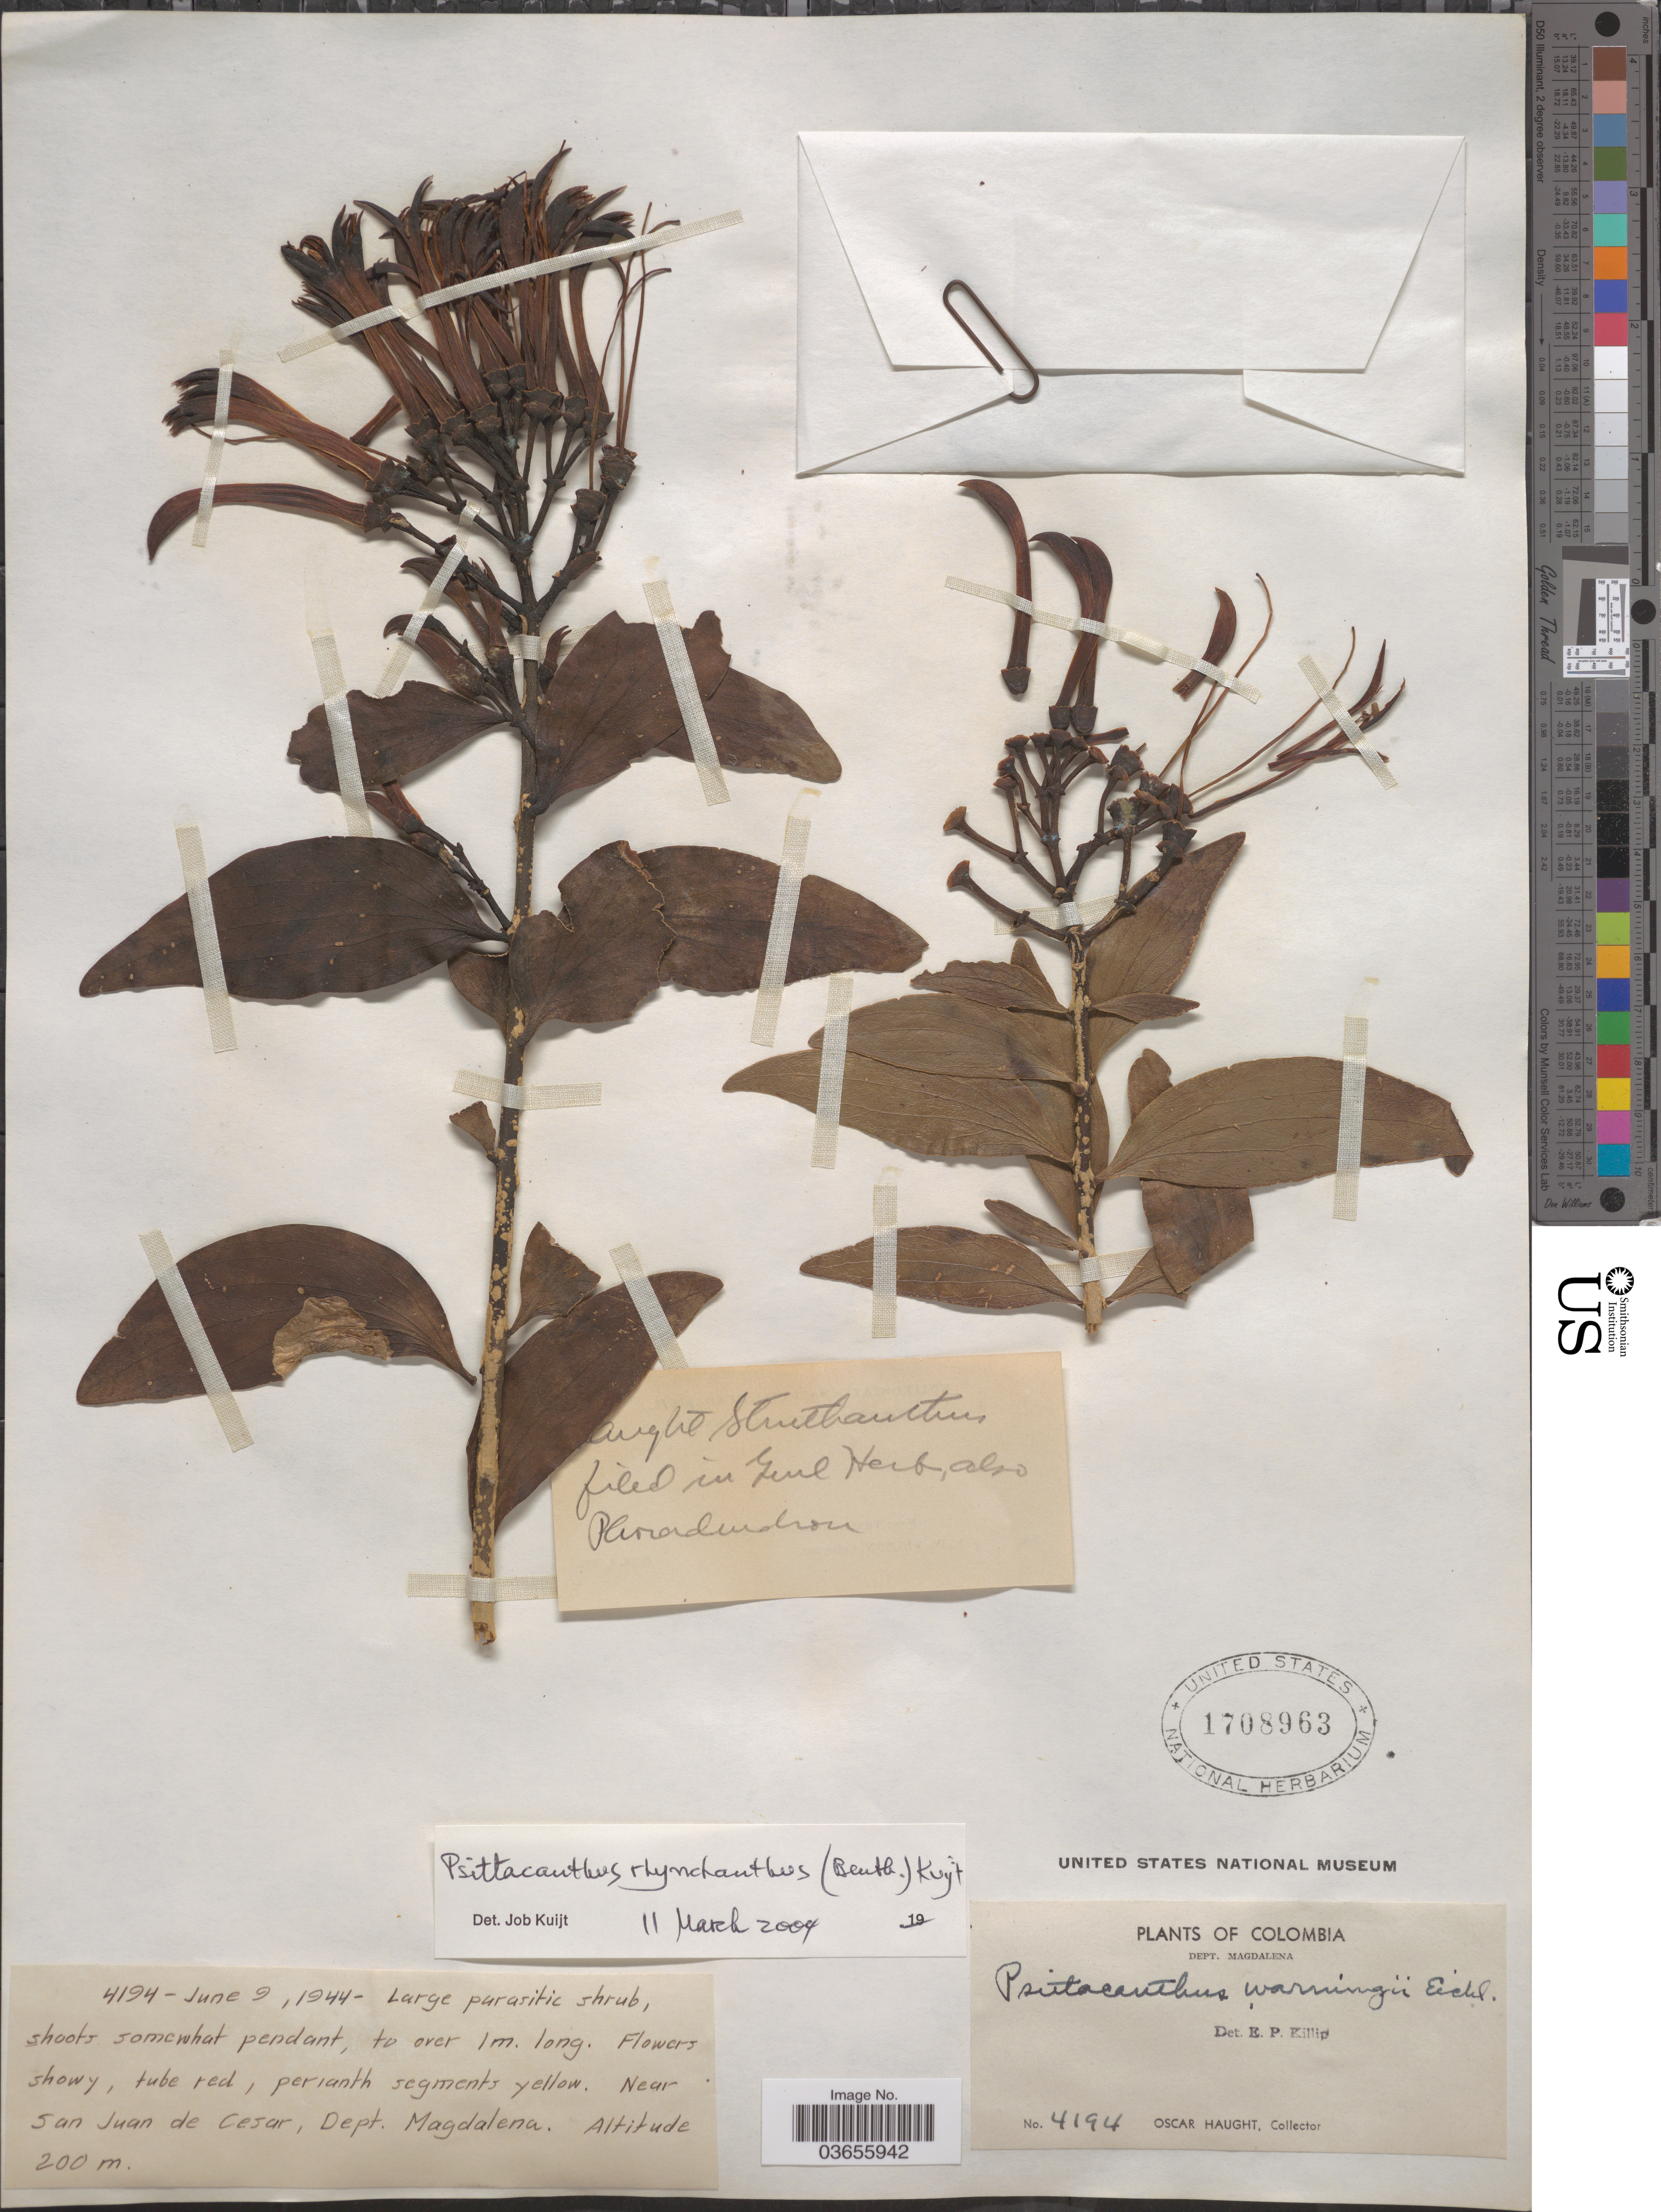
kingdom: Plantae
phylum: Tracheophyta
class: Magnoliopsida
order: Santalales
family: Loranthaceae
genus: Psittacanthus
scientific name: Psittacanthus rhynchanthus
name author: (Benth.) Kuijt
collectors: O. L. Haught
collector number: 4194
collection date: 1944-06-09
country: Colombia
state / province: Magdalena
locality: Dept. Magdalena. Near San Juan de Cesar.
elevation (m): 200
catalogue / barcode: US 1708963